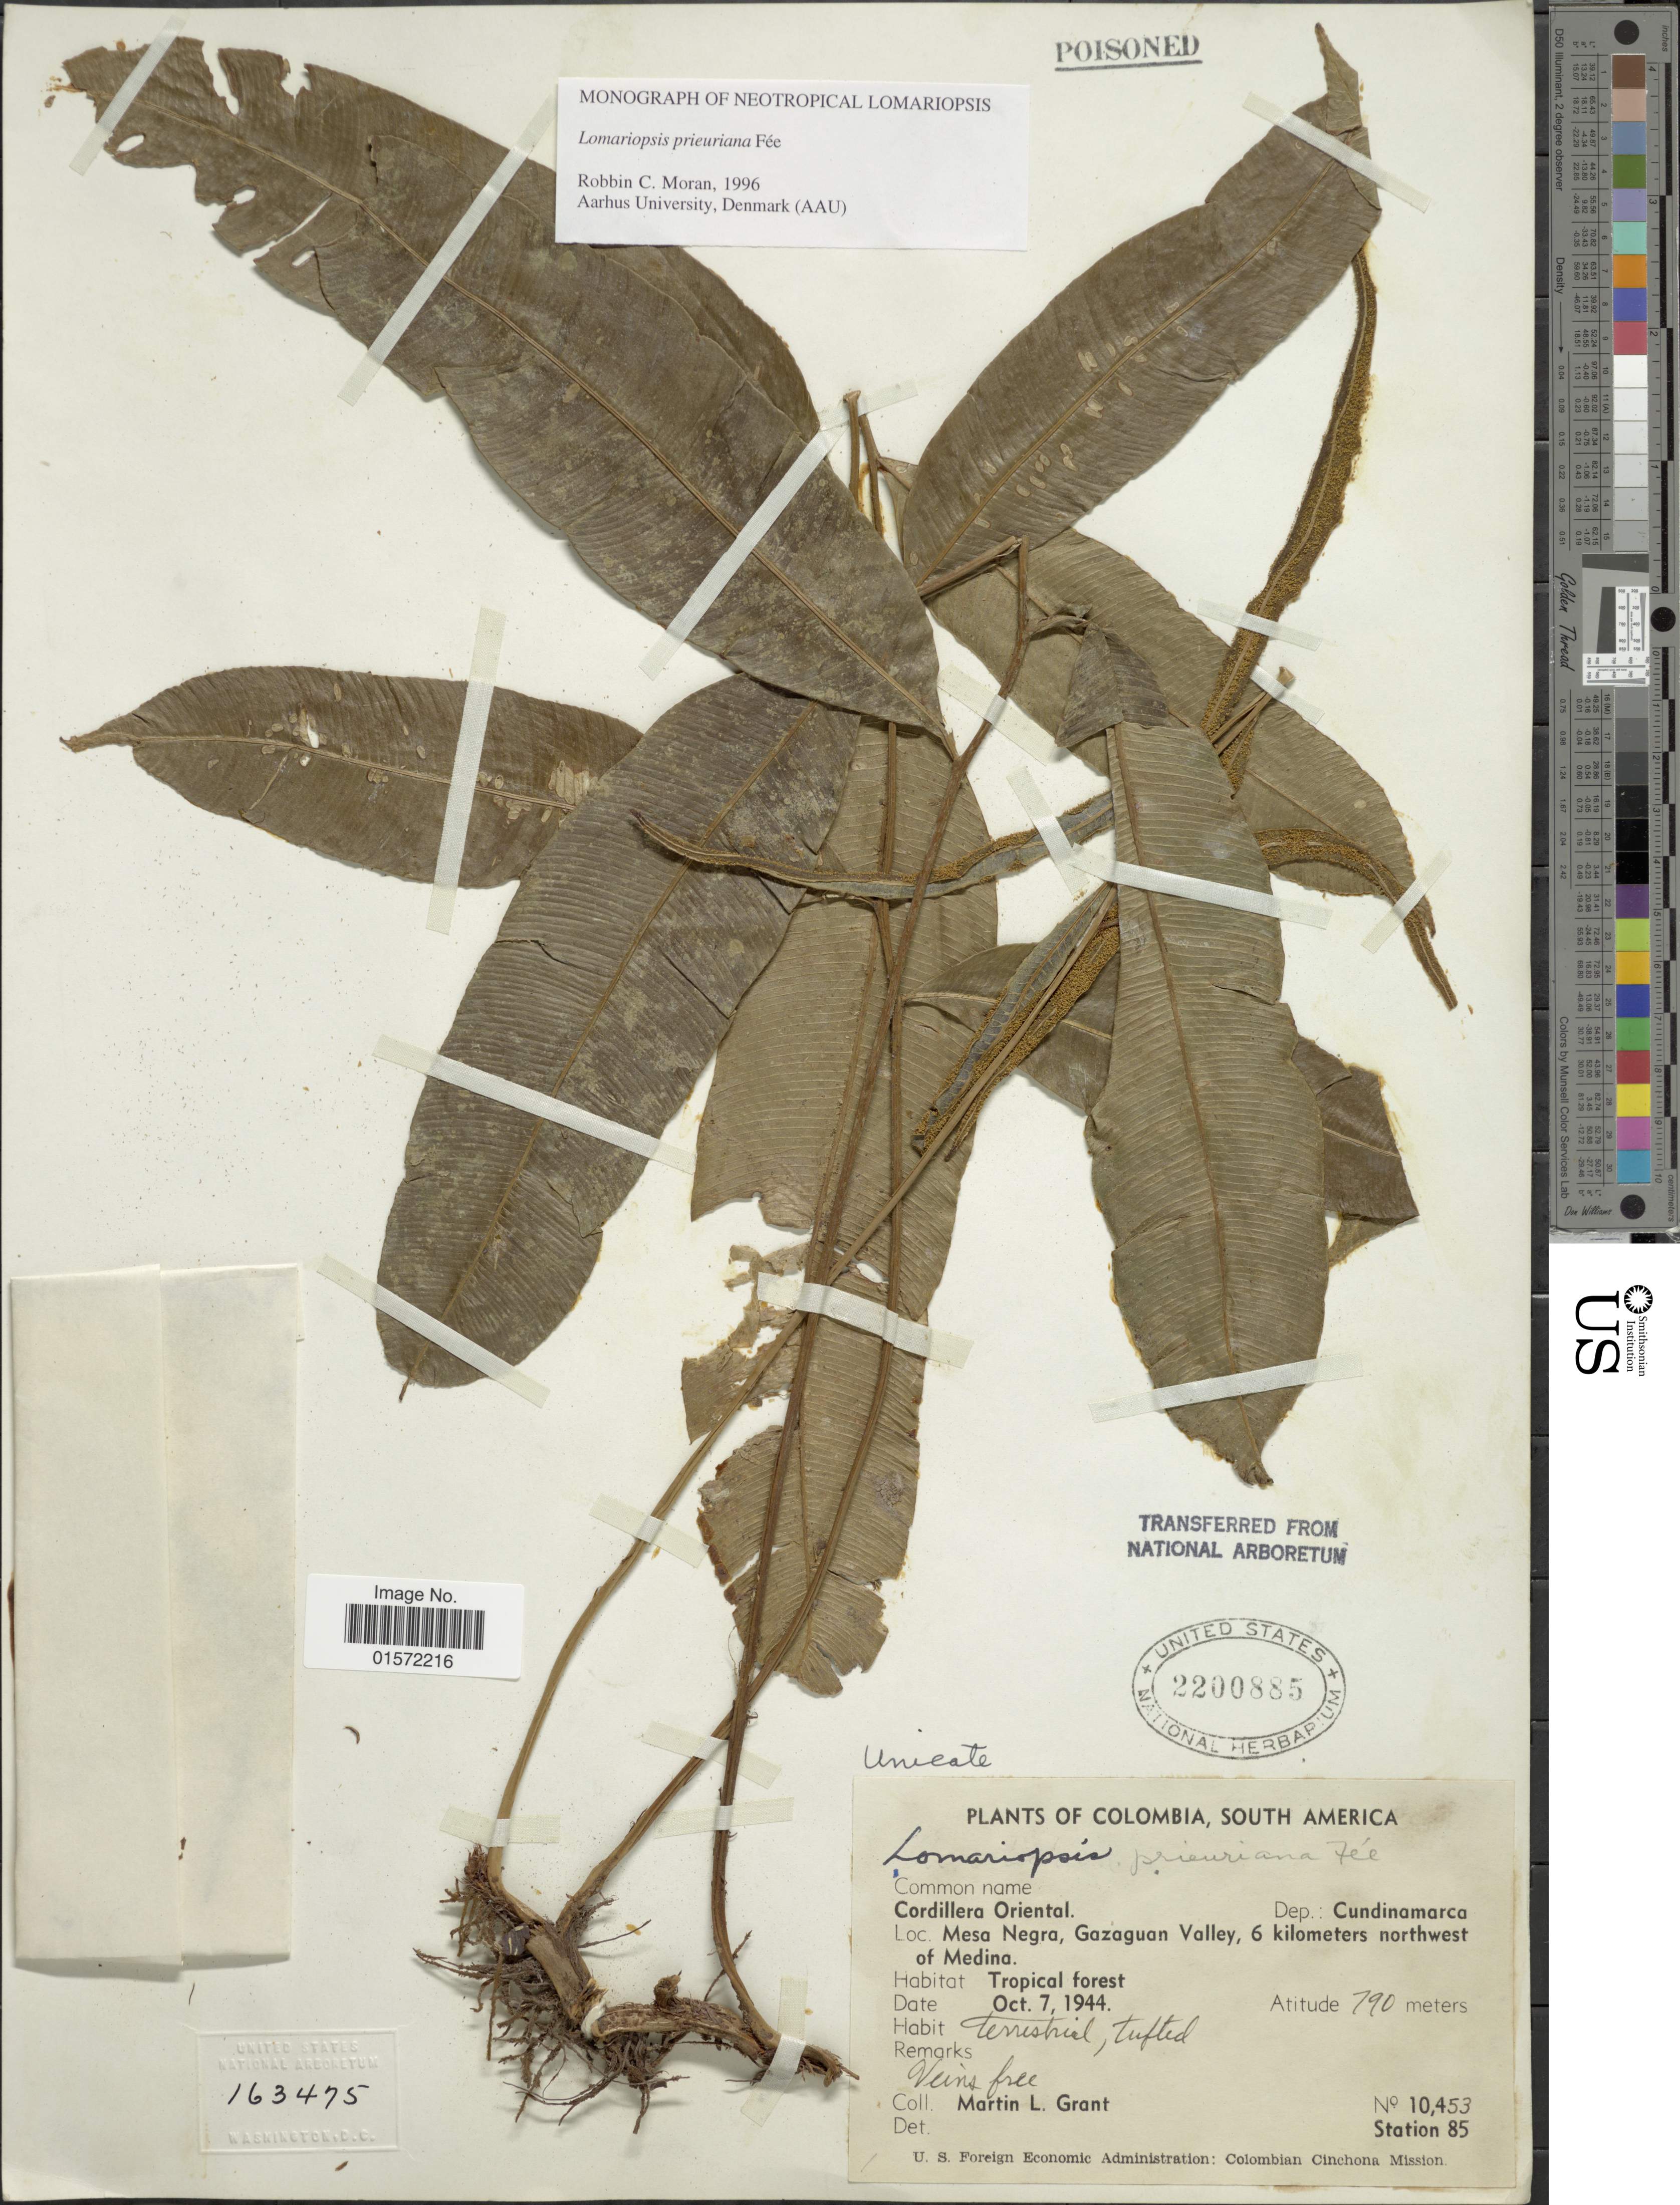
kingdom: Plantae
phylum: Tracheophyta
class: Polypodiopsida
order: Polypodiales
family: Lomariopsidaceae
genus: Lomariopsis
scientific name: Lomariopsis prieuriana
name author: Fée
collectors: M. L. Grant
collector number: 10453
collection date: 1944-10-07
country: Colombia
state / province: Cundinamarca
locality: Cordillera Oriental, Mesa Negra, Gazaguan Valley, 6 kilometers southwest of Medina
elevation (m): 790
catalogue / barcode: US 2200885